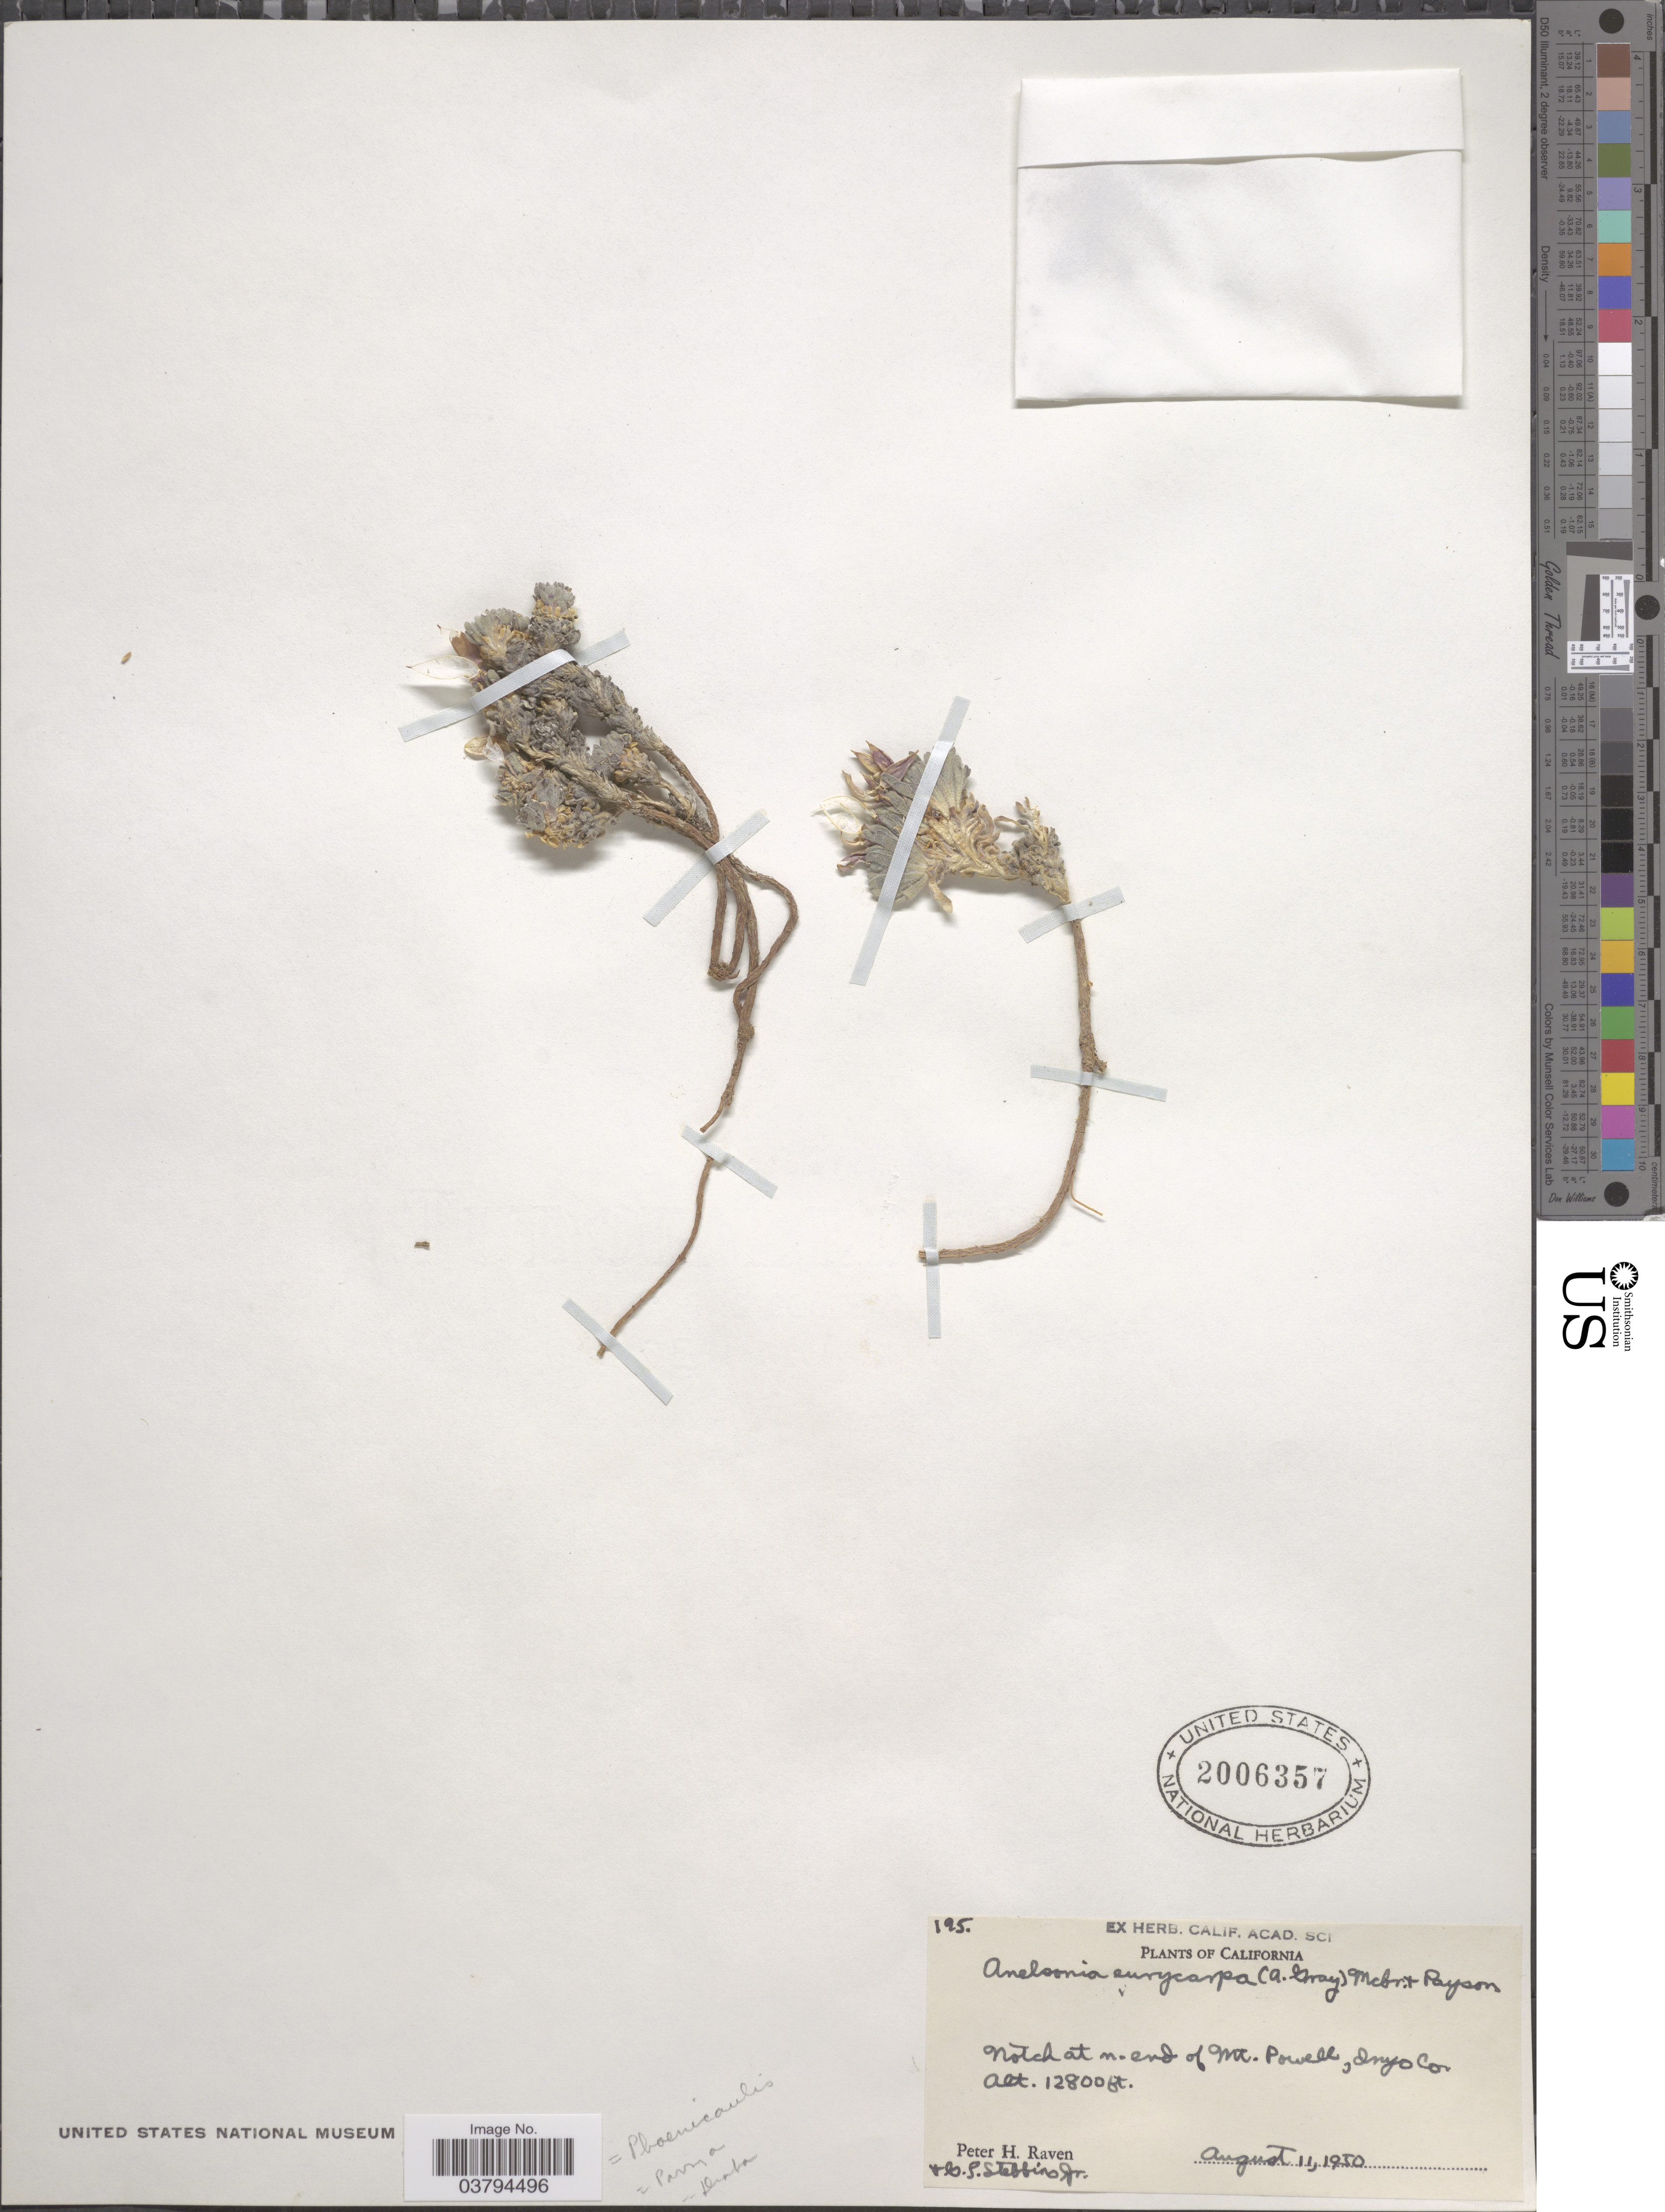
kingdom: Plantae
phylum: Tracheophyta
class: Magnoliopsida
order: Brassicales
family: Brassicaceae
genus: Phoenicaulis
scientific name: Phoenicaulis eurycarpa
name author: (A. Gray) Abrams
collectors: P. Raven & G. L. Stebbins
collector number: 195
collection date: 1950-08-11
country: United States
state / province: California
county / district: Inyo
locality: Notch at n.end of Mt. Powell, Inyo Co.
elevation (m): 3901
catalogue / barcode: US 2006357